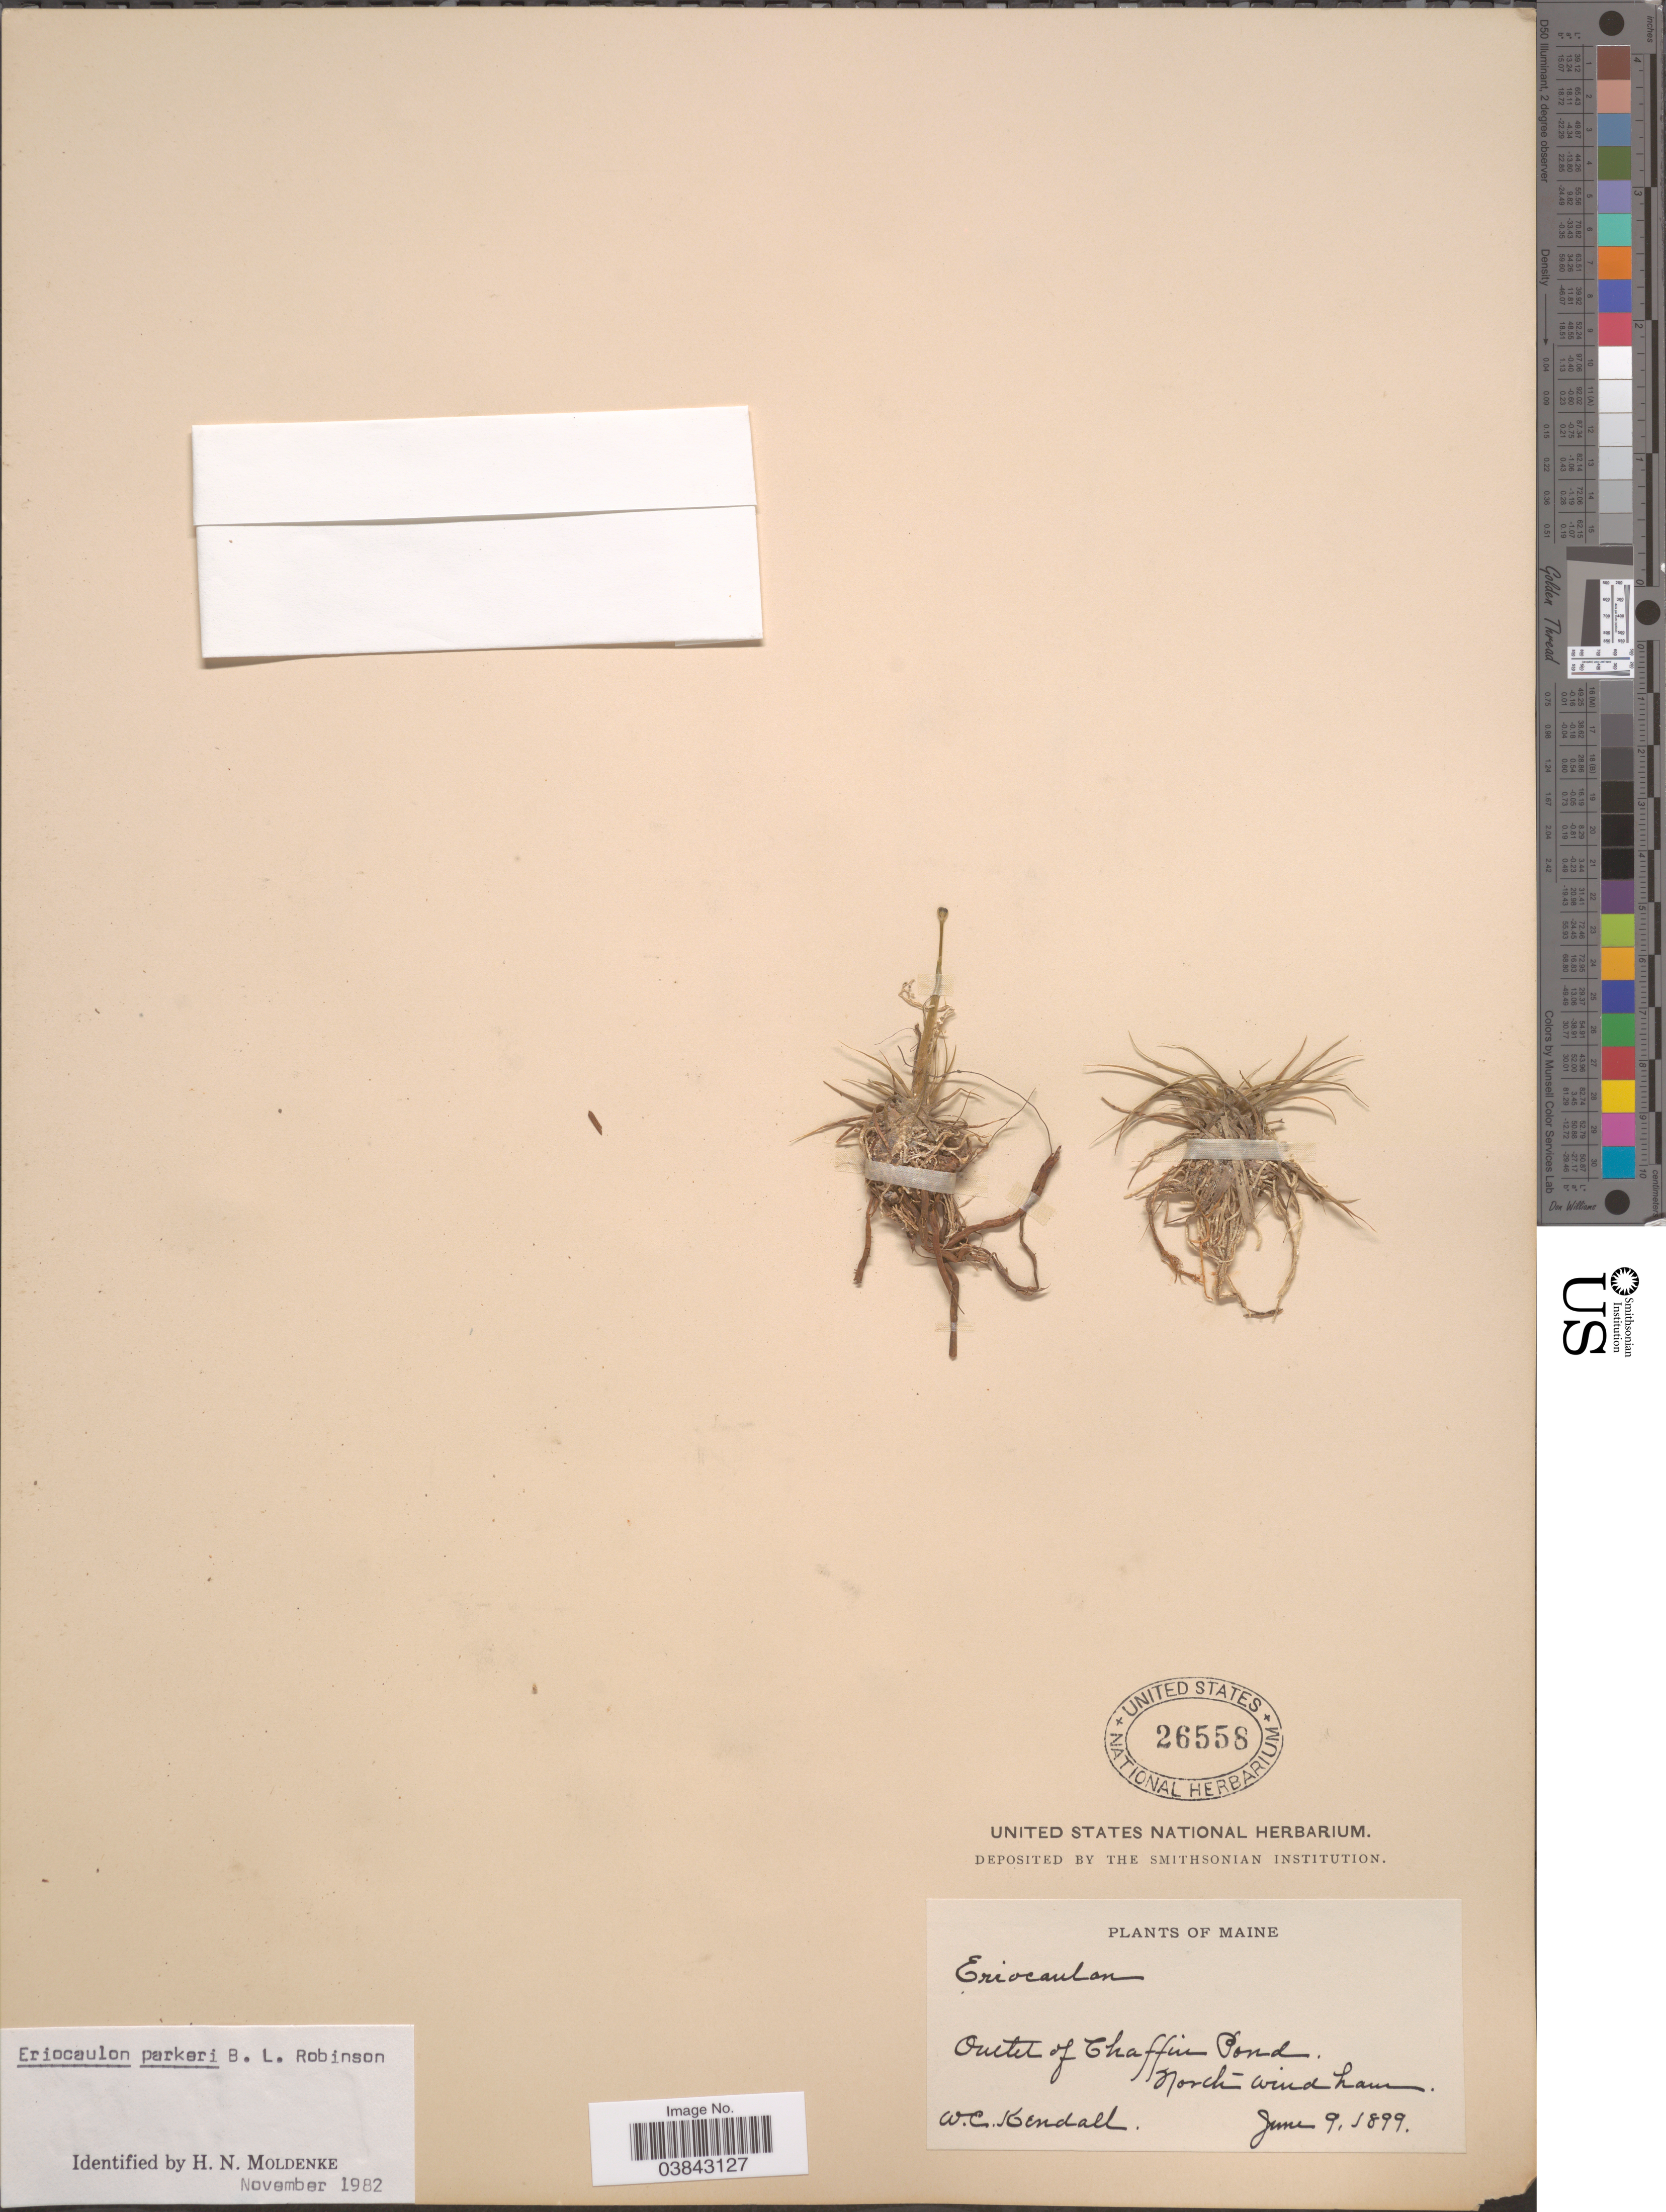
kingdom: Plantae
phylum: Tracheophyta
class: Liliopsida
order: Poales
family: Eriocaulaceae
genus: Eriocaulon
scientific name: Eriocaulon parkeri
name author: B.L. Rob.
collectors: W. Kendall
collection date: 1899-06-09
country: United States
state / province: Maine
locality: Outlet of Chaffin Pond. North Windham.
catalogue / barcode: US 26558